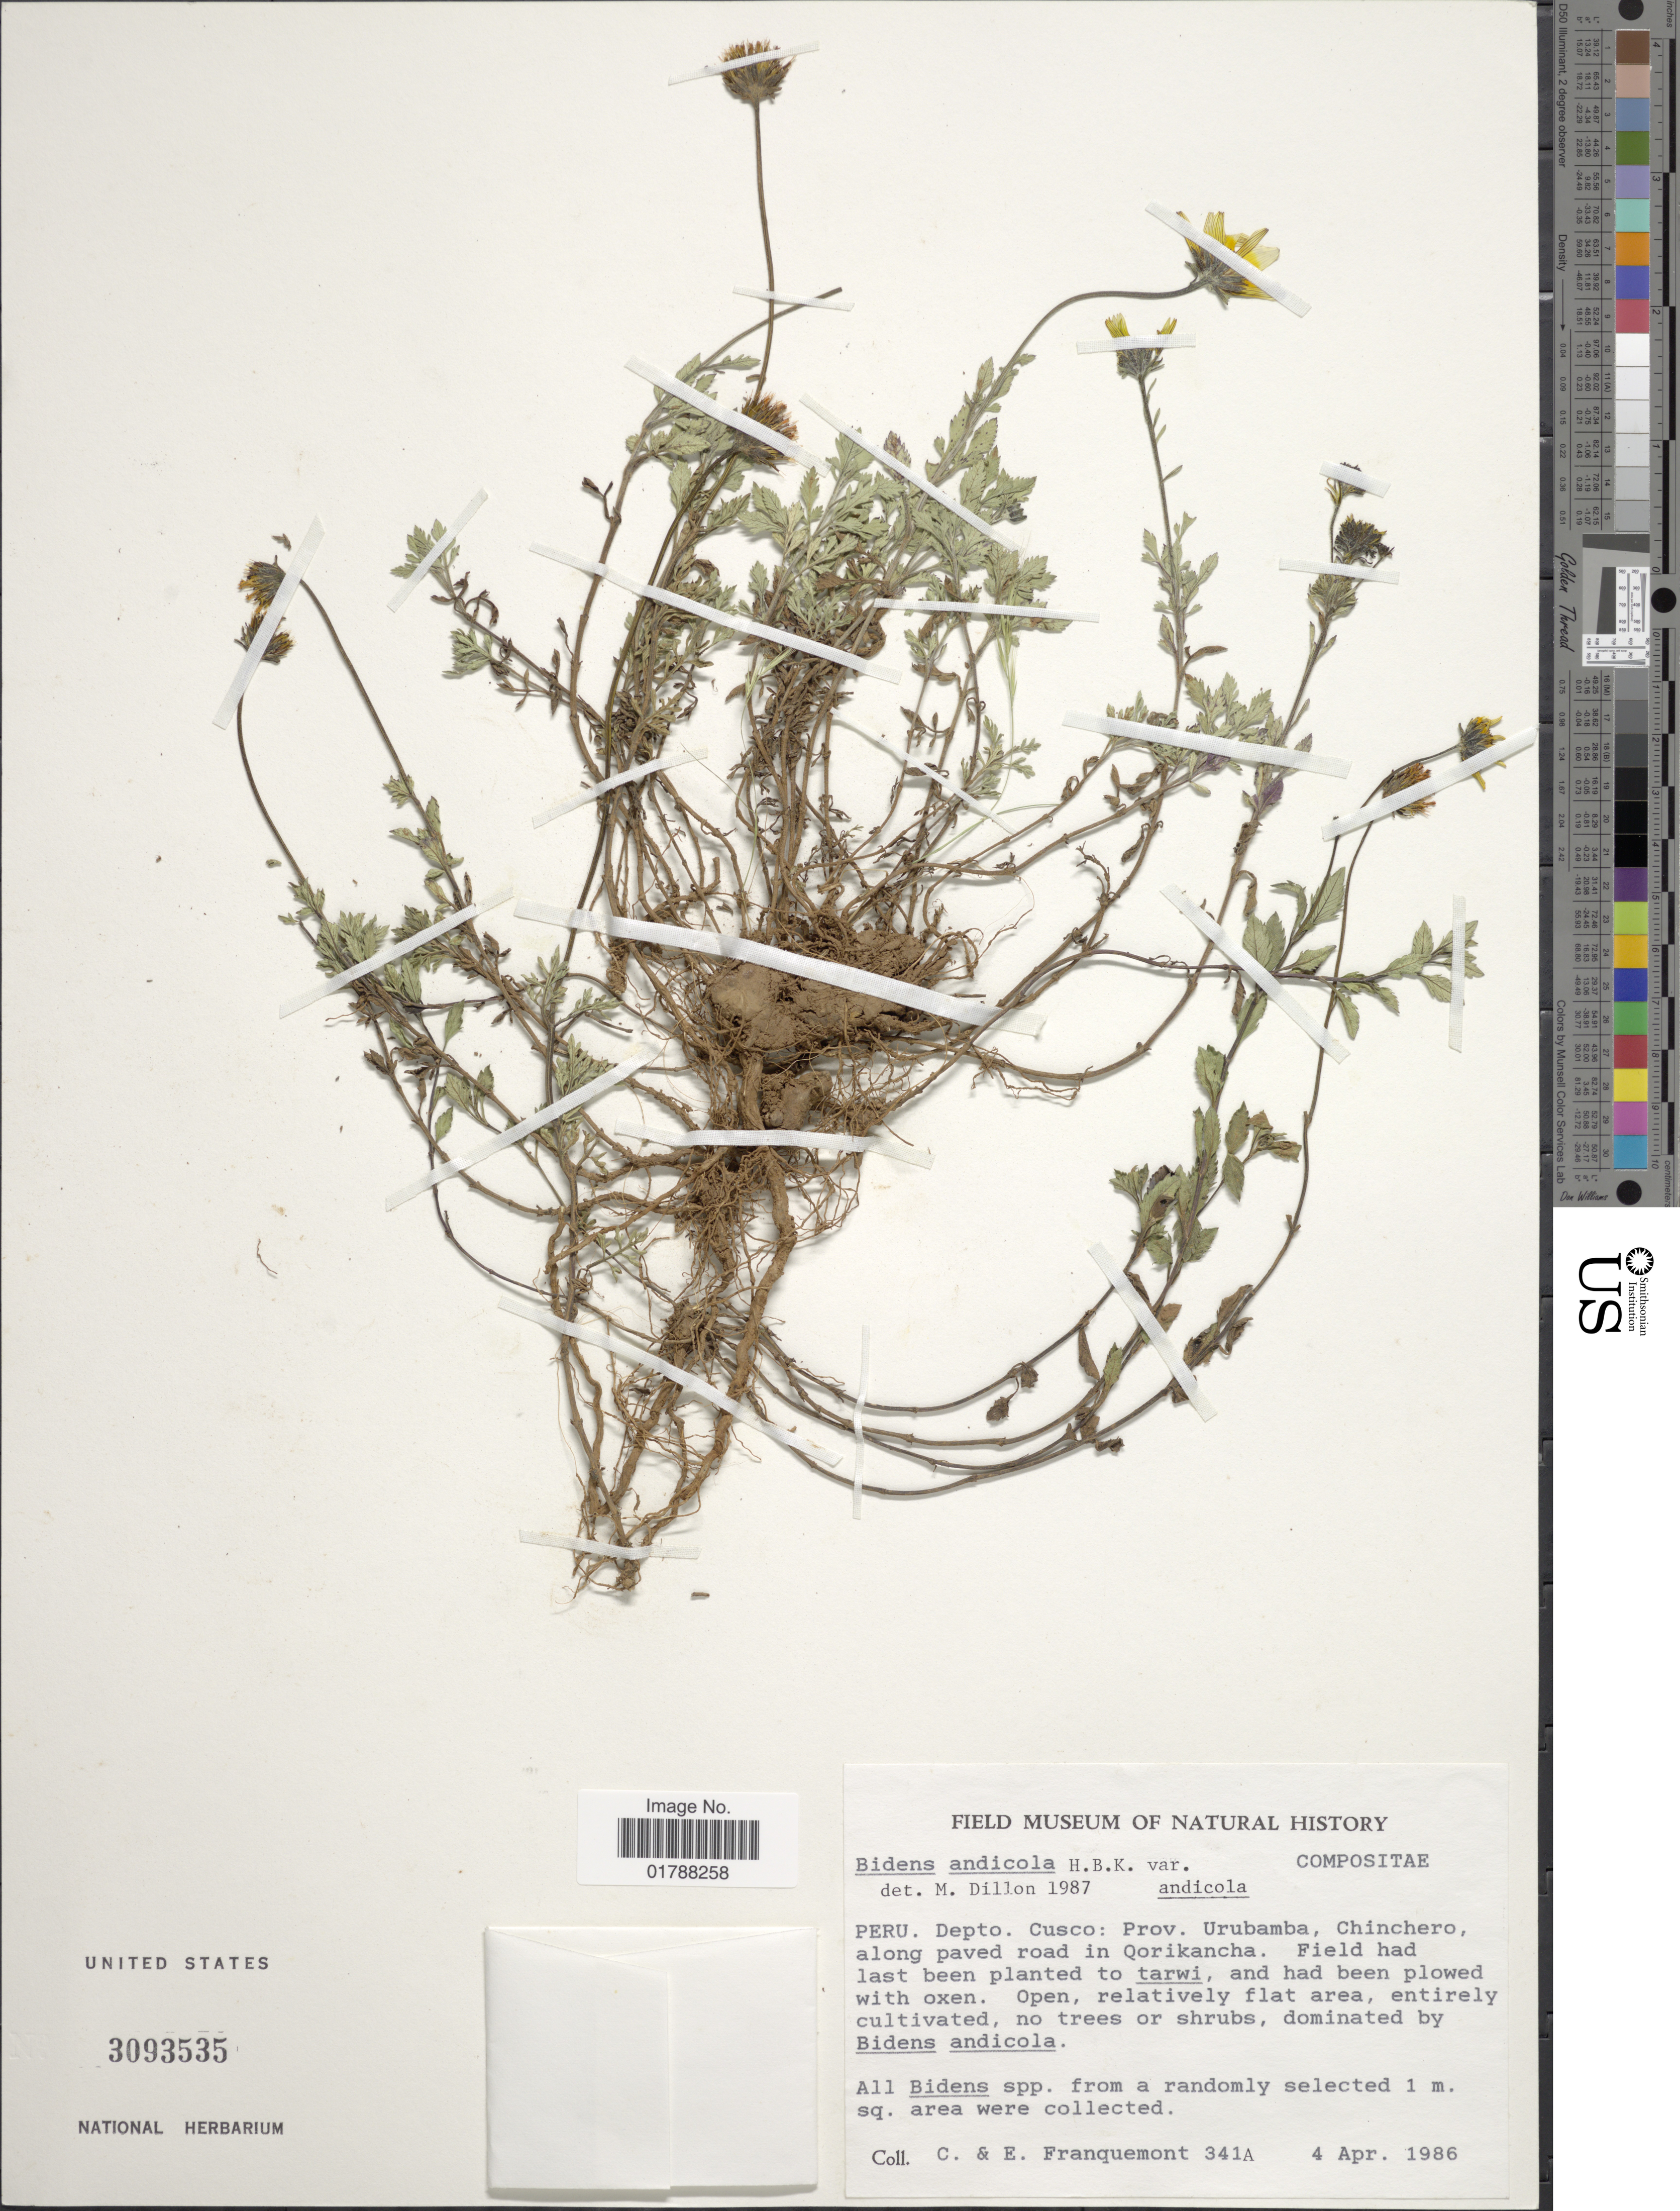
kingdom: Plantae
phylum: Tracheophyta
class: Magnoliopsida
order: Asterales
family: Asteraceae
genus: Bidens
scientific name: Bidens andicola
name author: Kunth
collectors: C. Franquemont & E. Franquemont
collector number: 341A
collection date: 1986-04-04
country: Peru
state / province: Cusco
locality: Prov. Urubamba, Chinchero, along paved road in Qorikancha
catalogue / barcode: US 3093535